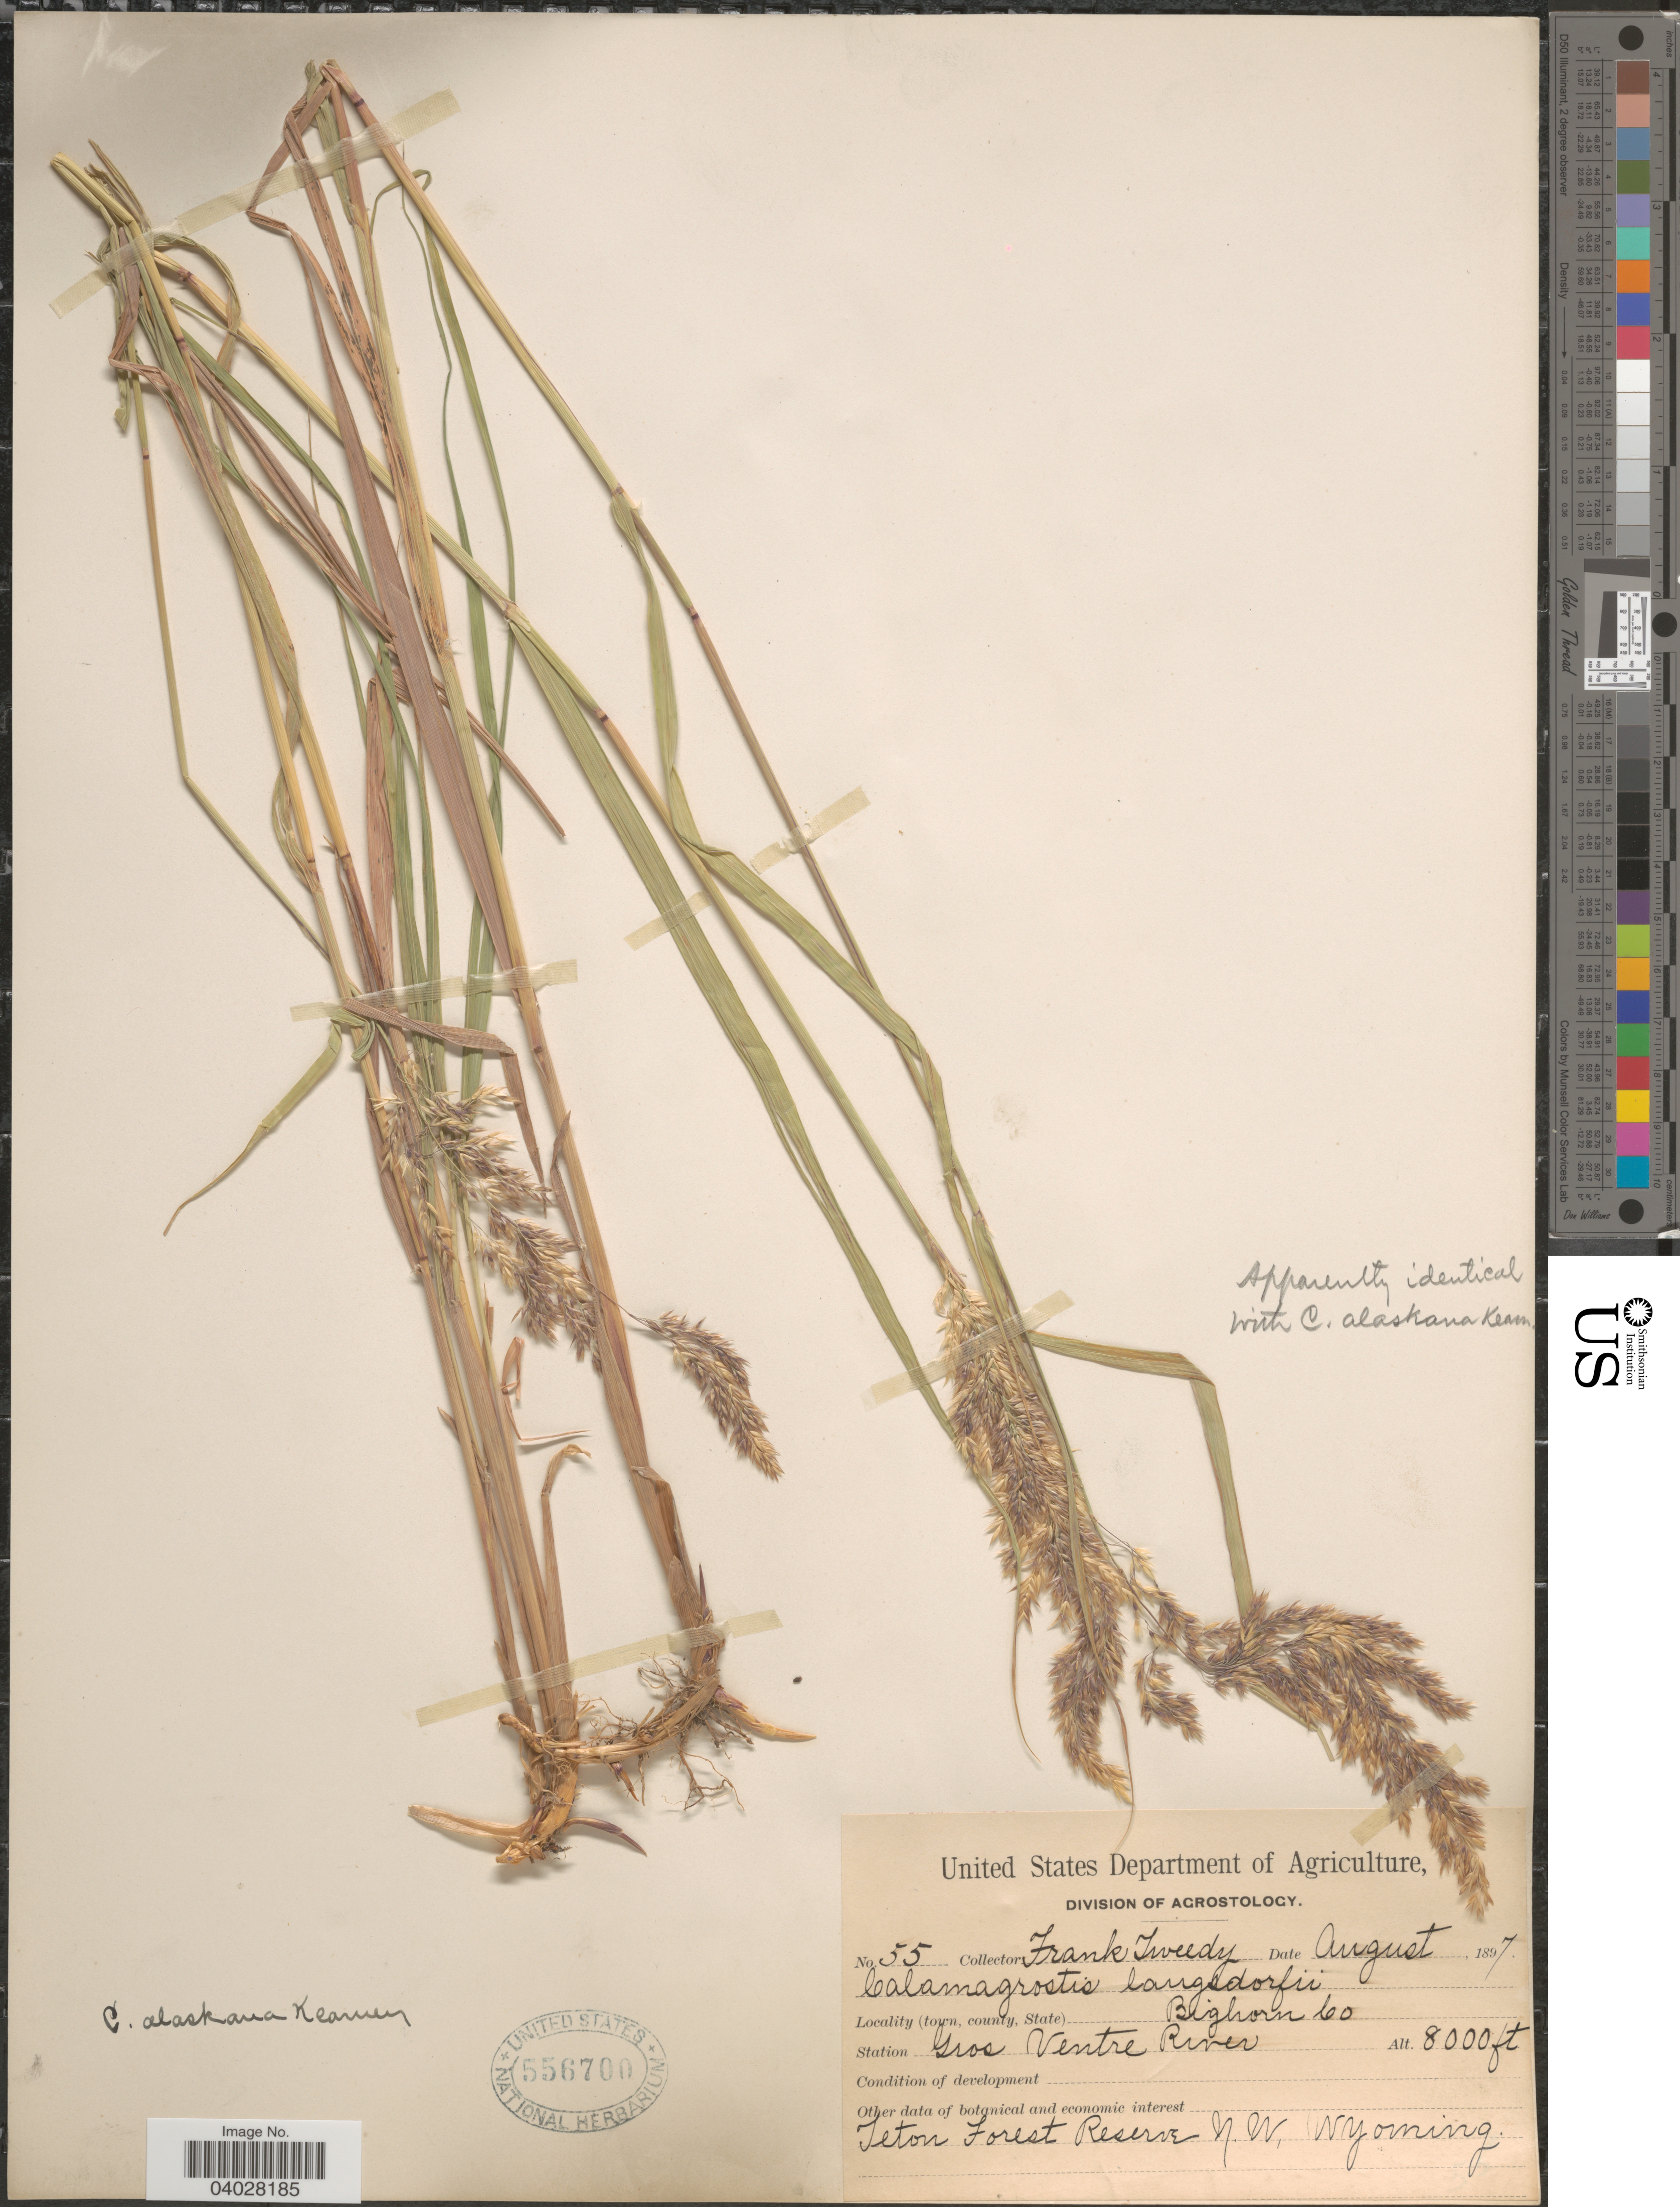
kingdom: Plantae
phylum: Tracheophyta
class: Liliopsida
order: Poales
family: Poaceae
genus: Calamagrostis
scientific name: Calamagrostis canadensis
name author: (Michx.) P. Beauv.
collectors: F. Tweedy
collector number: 55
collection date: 1897-08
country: United States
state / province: Wyoming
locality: (town, county, State) Bighorn Co. Station Gros Ventre River. Teton Forest Reserve N. W, Wyoming.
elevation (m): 2438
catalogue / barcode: US 556700